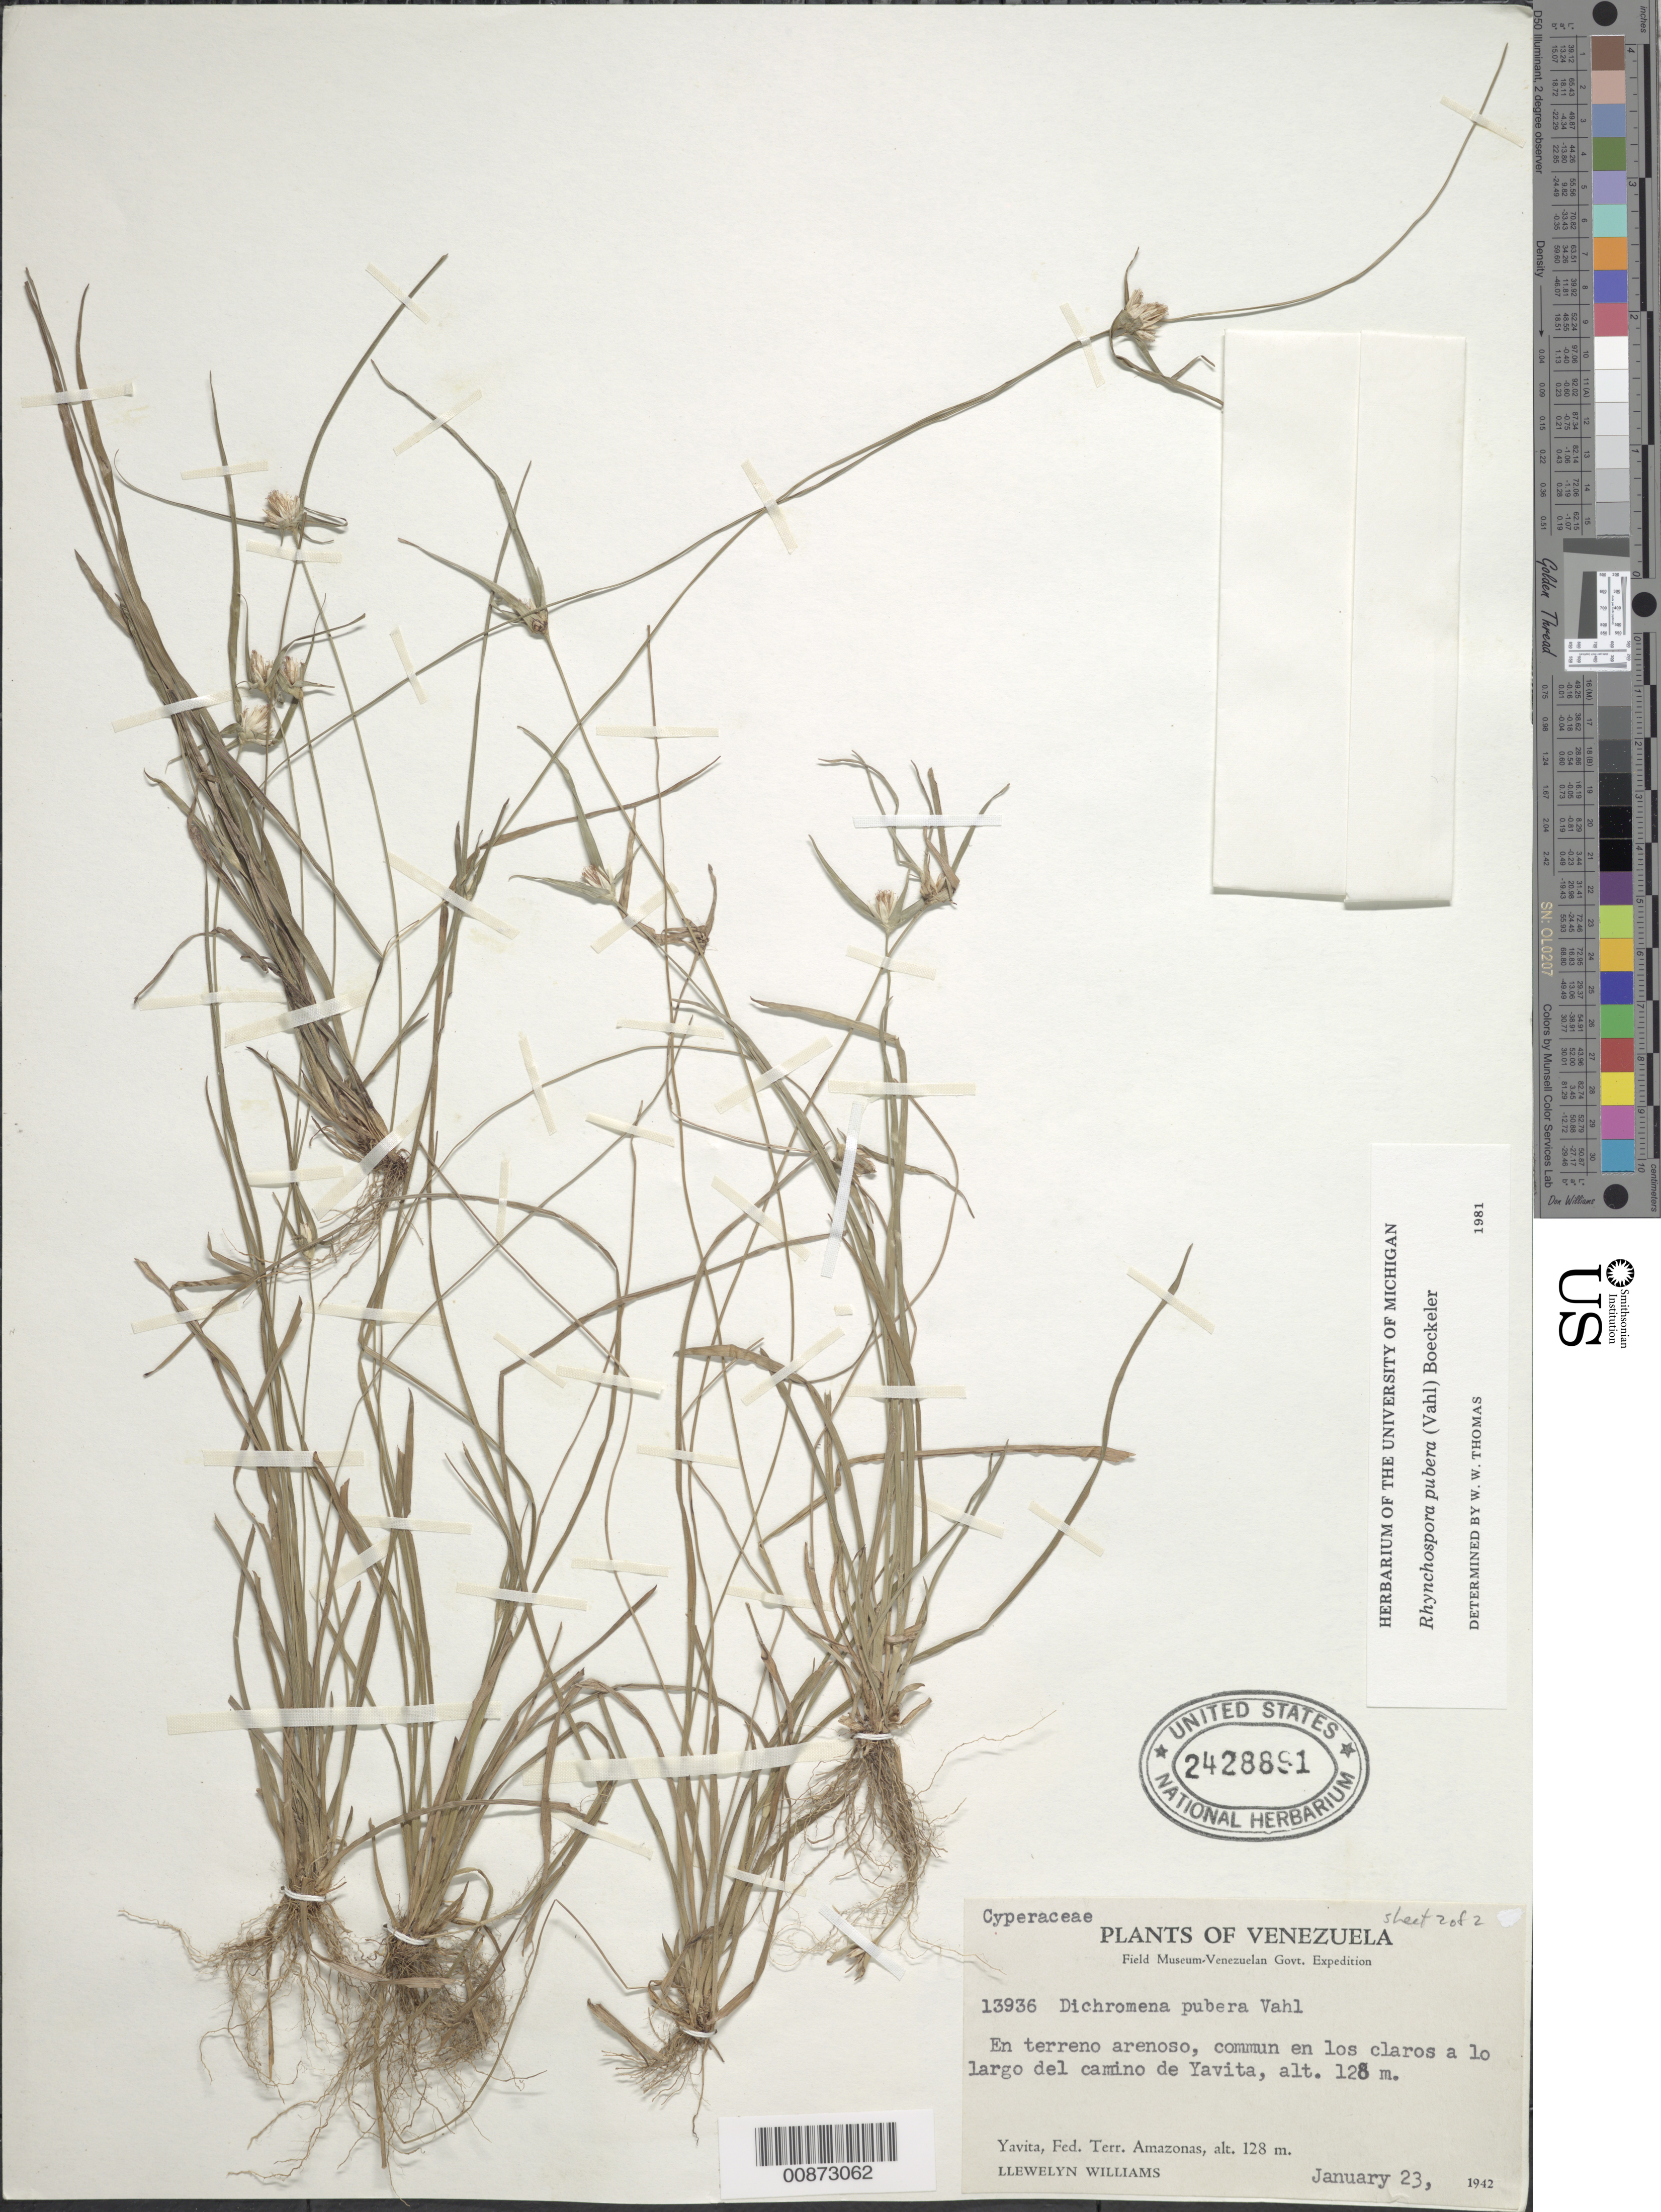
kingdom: Plantae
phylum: Tracheophyta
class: Liliopsida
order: Poales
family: Cyperaceae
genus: Rhynchospora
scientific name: Rhynchospora pubera subsp. pubera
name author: (Vahl) Boeckeler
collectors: Ll. Williams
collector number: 13936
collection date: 1942-01-23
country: Venezuela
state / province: Amazonas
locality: En terreno arenoso, commun en los claros a lo largo del camino de Yavita. Fed. Terr. Amazonas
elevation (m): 128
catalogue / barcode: US 2428891